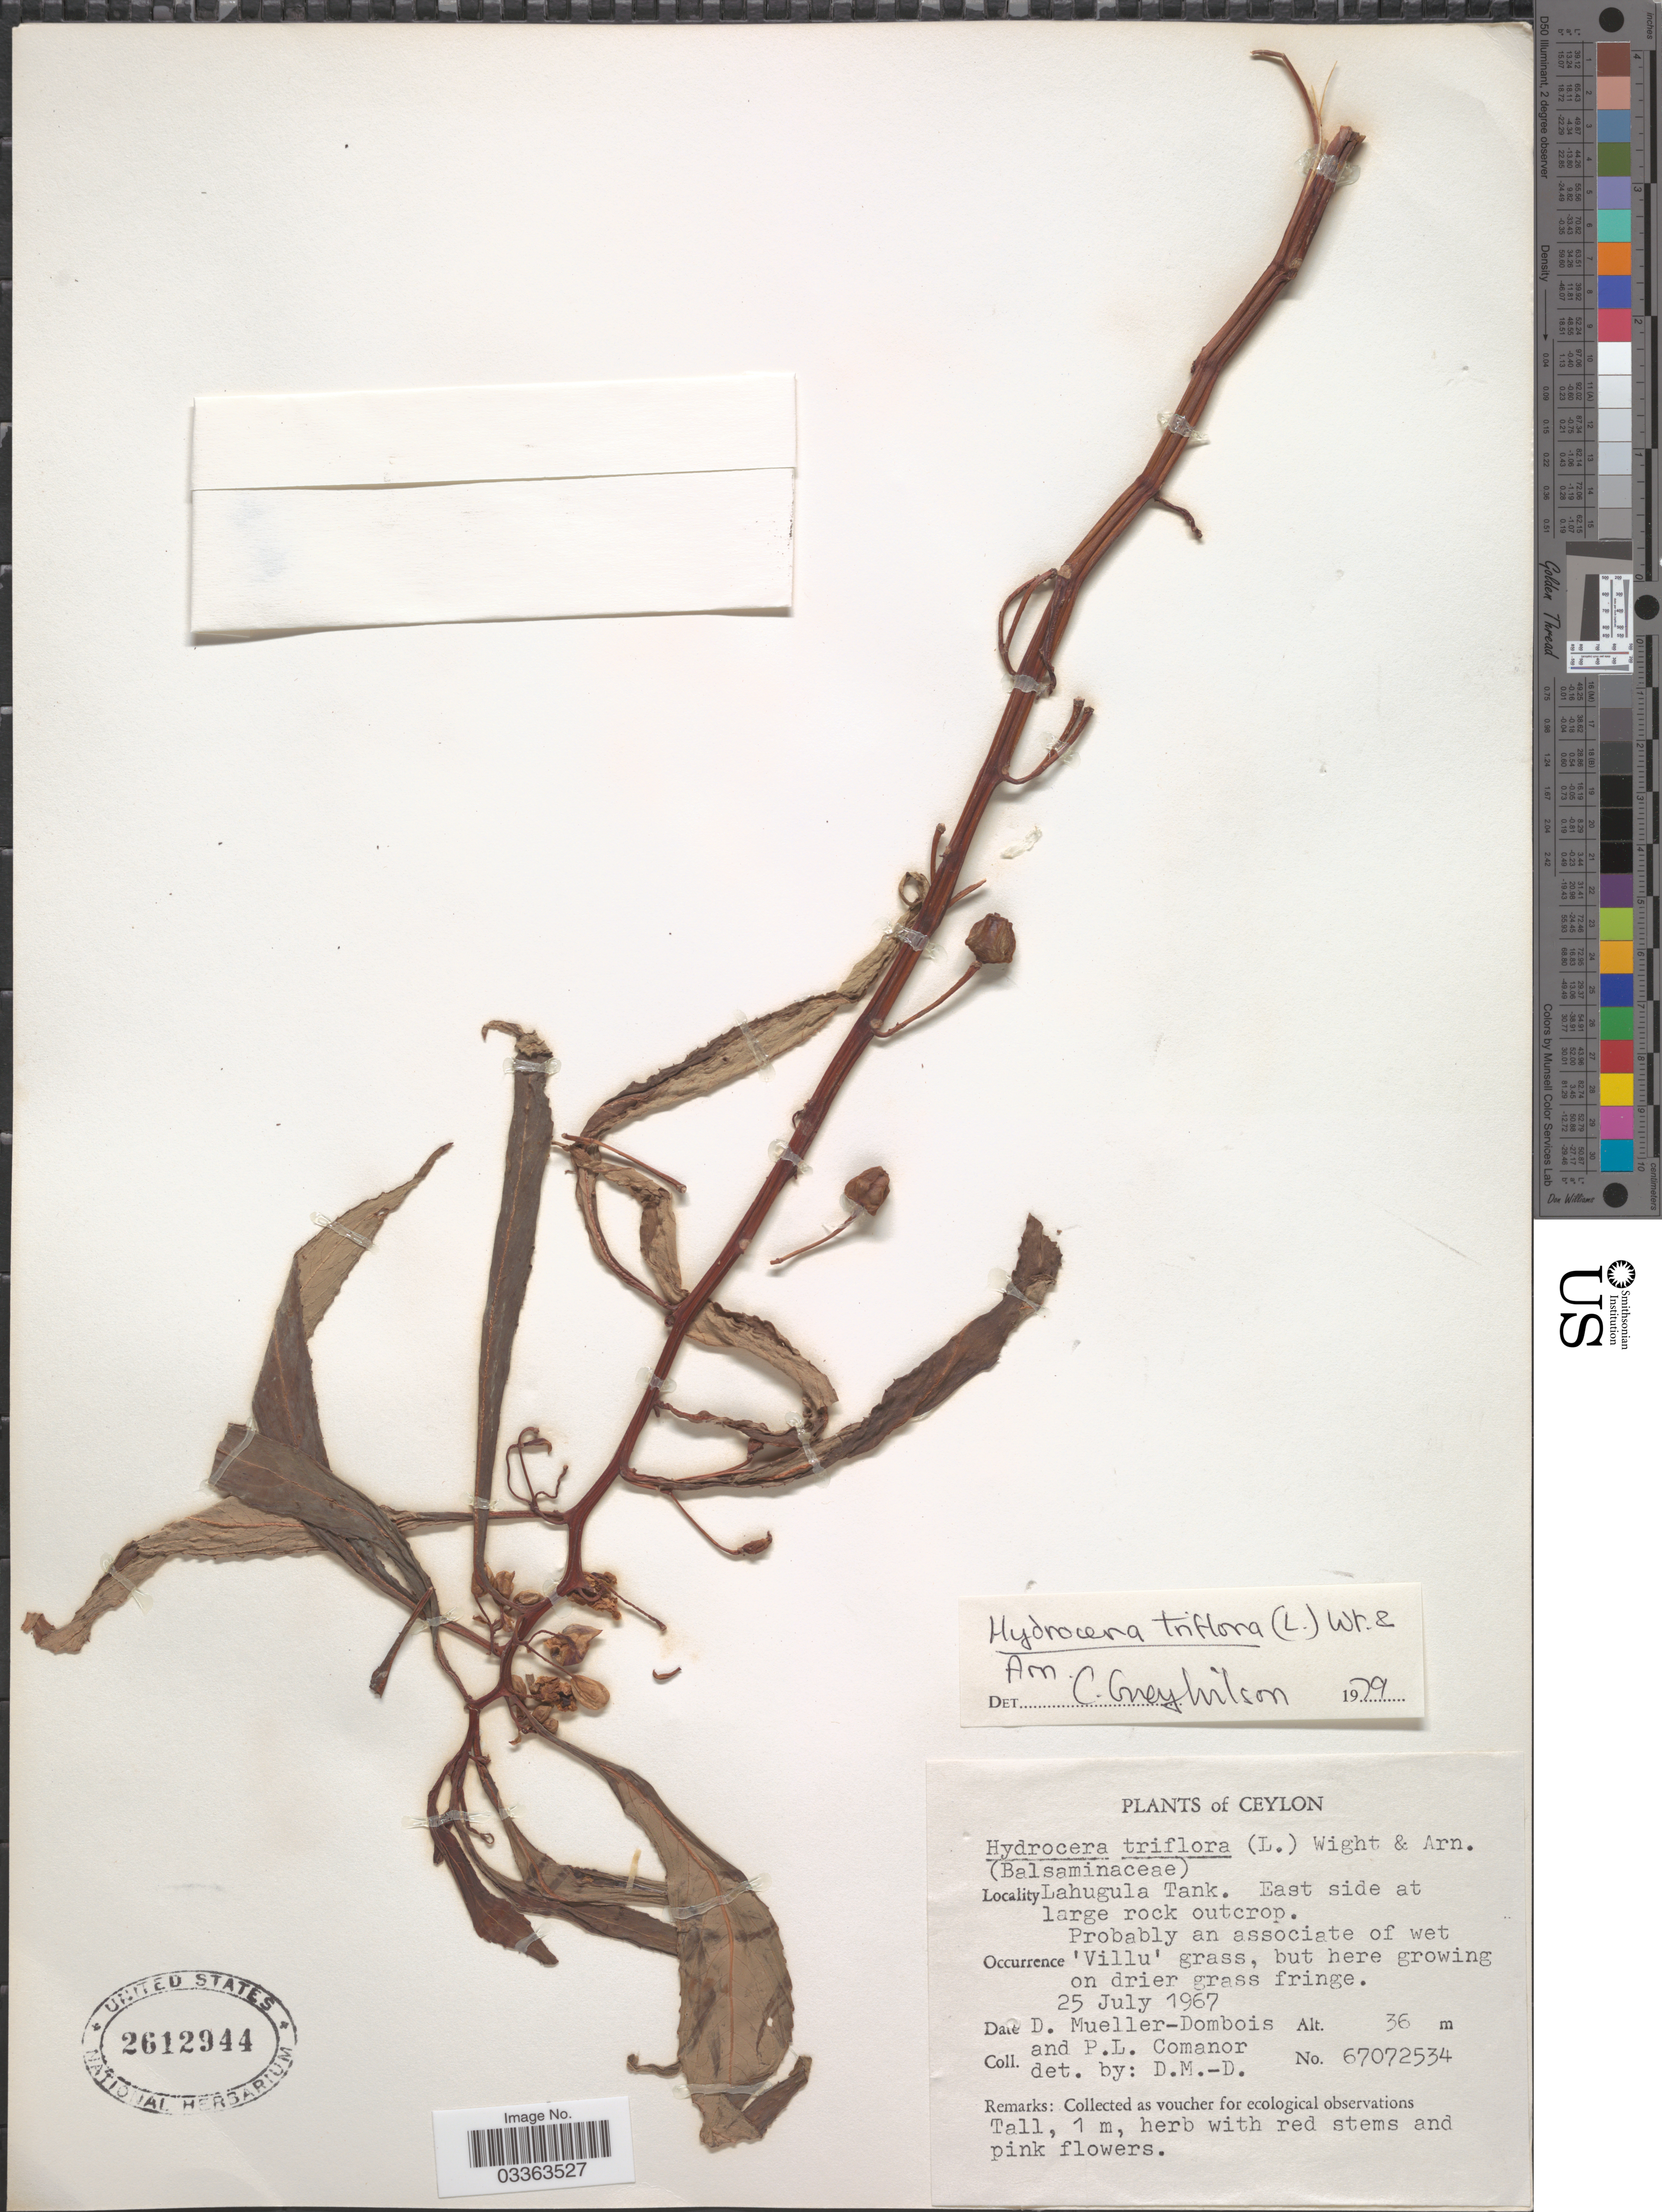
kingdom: Plantae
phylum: Tracheophyta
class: Magnoliopsida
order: Ericales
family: Balsaminaceae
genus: Hydrocera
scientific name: Hydrocera triflora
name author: (L.) Wight & Arn.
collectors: D. Mueller-Dombois & P. Comanor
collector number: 67072534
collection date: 1967-07-25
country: Sri Lanka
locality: Ceylon, Lahugula Tank. East side at large rock outcrop.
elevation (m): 36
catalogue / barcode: US 2612944